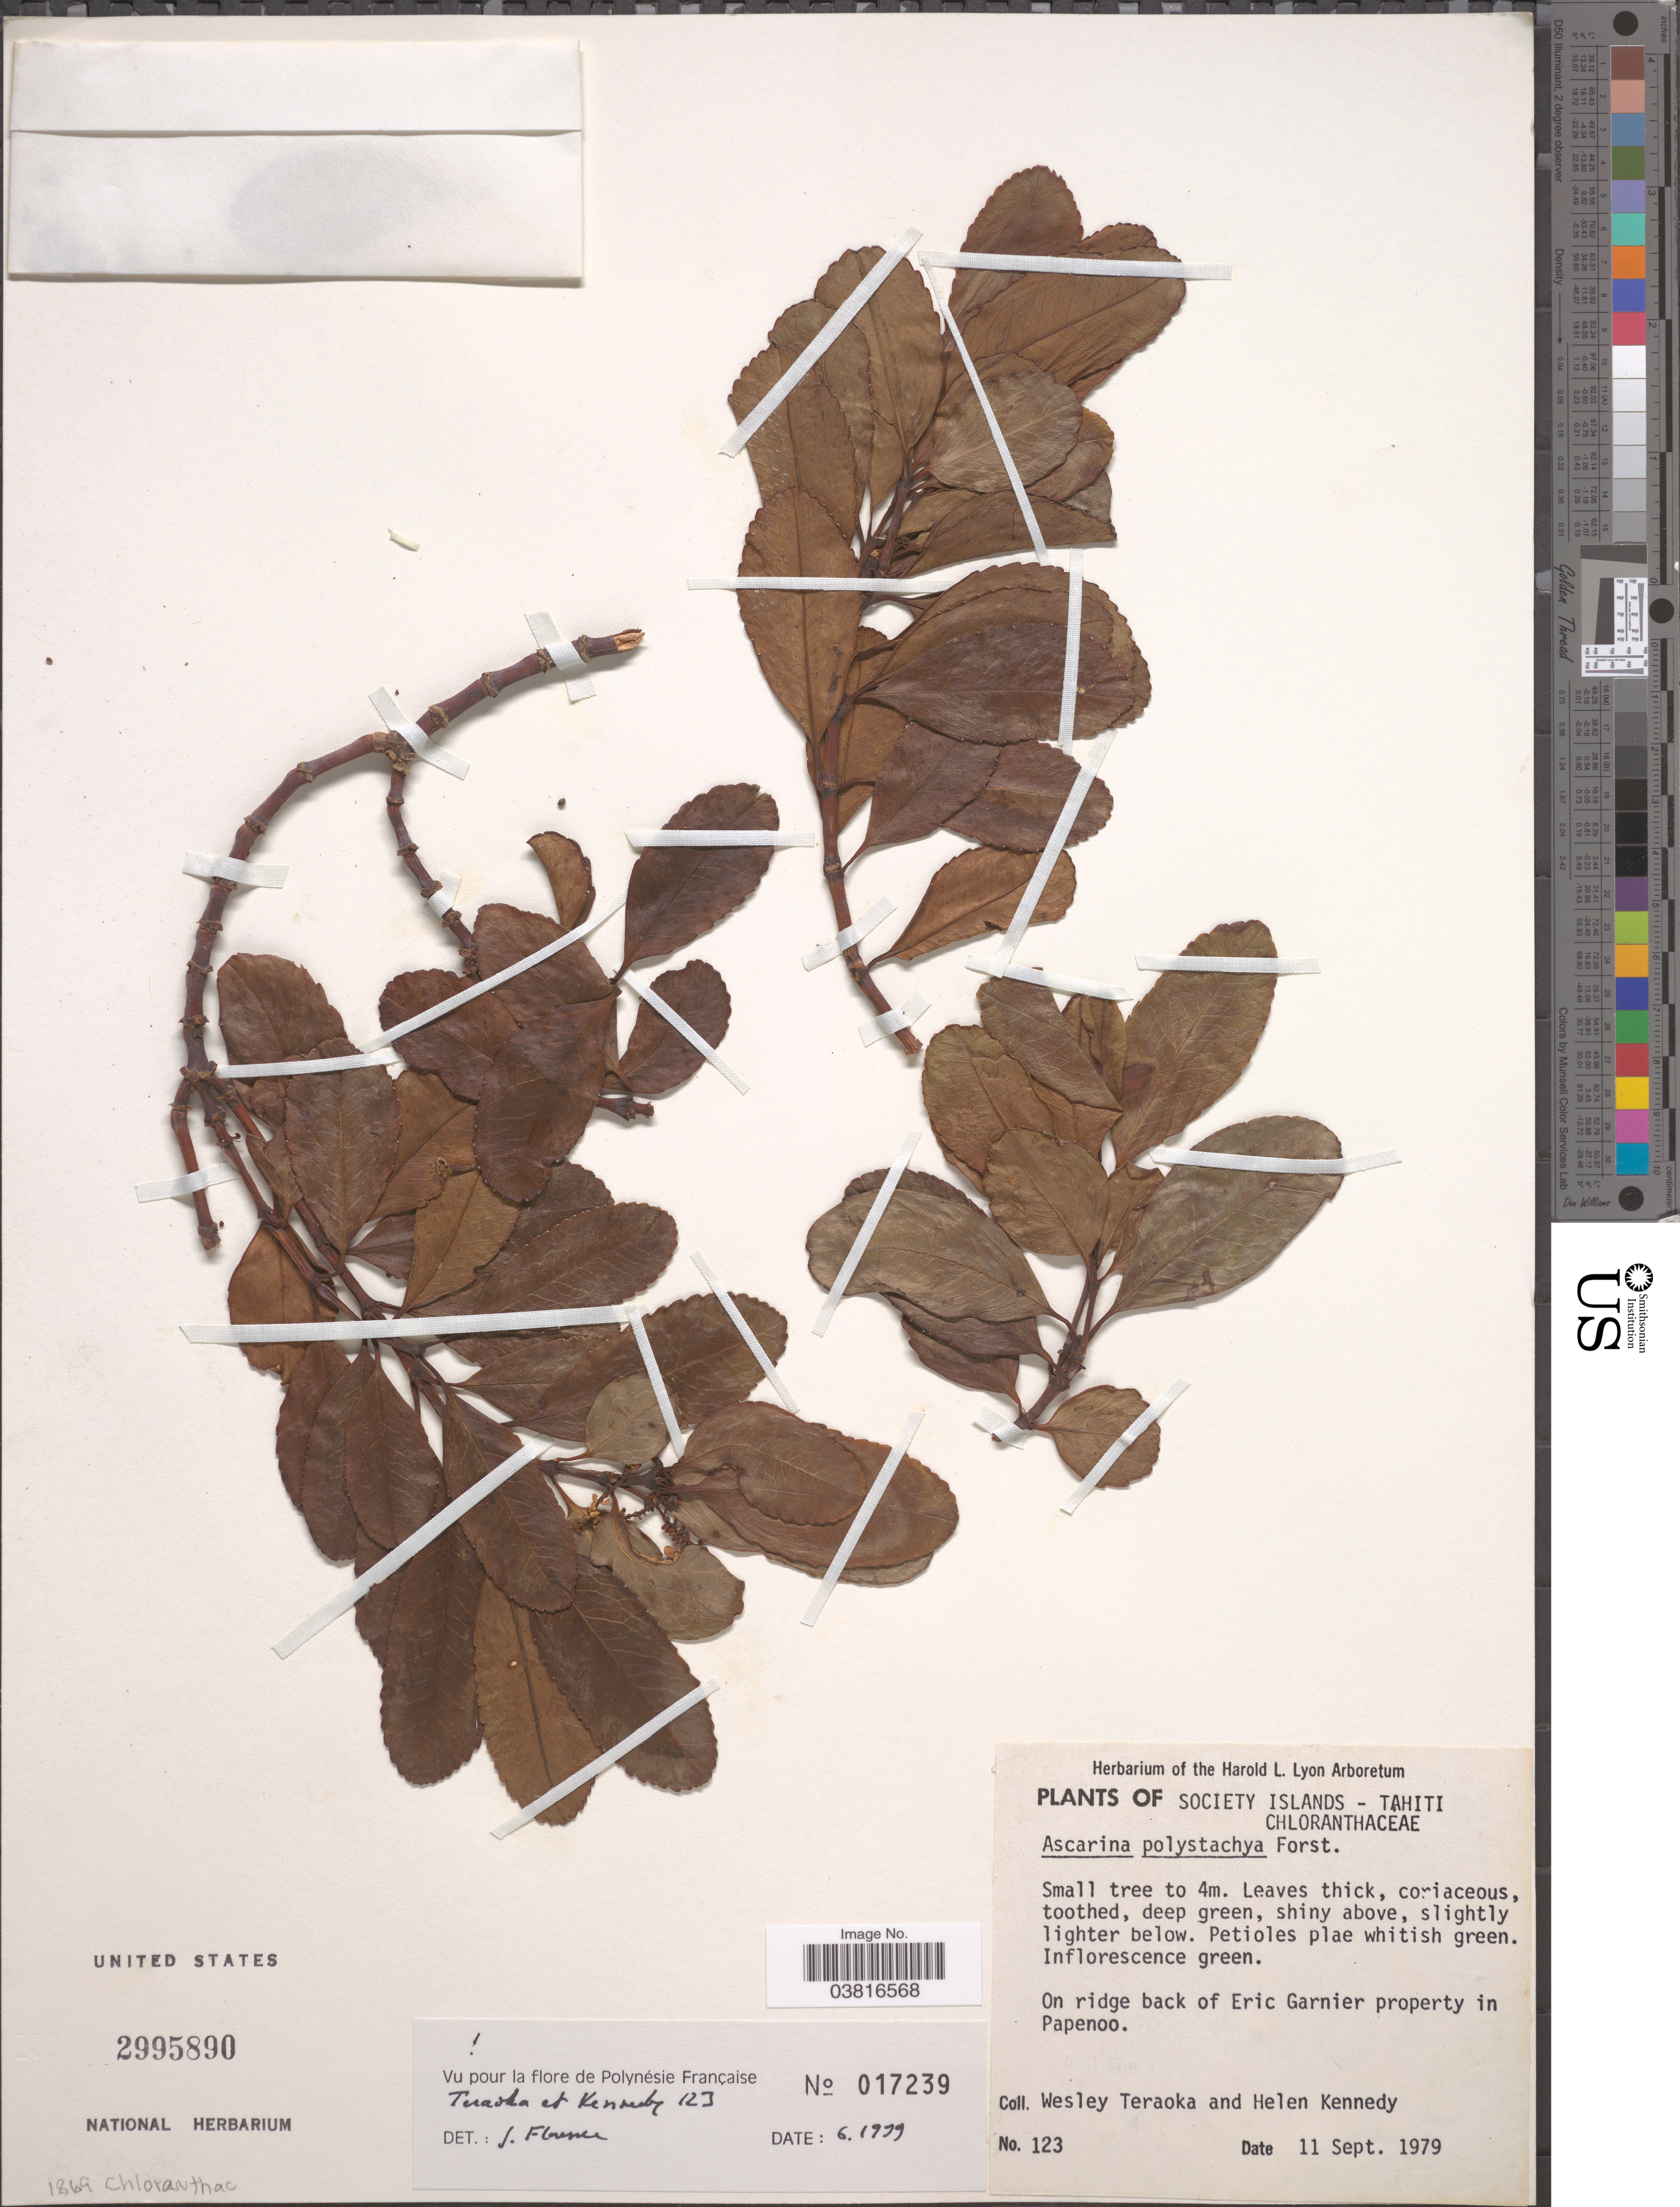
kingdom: Plantae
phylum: Tracheophyta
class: Magnoliopsida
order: Chloranthales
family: Chloranthaceae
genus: Ascarina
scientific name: Ascarina polystachya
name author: J.R. Forst. & G. Forst.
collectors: W. Teraoka & H. Kennedy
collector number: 123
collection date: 1979-09-11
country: French Polynesia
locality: Society Islands - Tahiti. On ridge back of Eric Garnier property in Papenoo.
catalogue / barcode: US 2995890